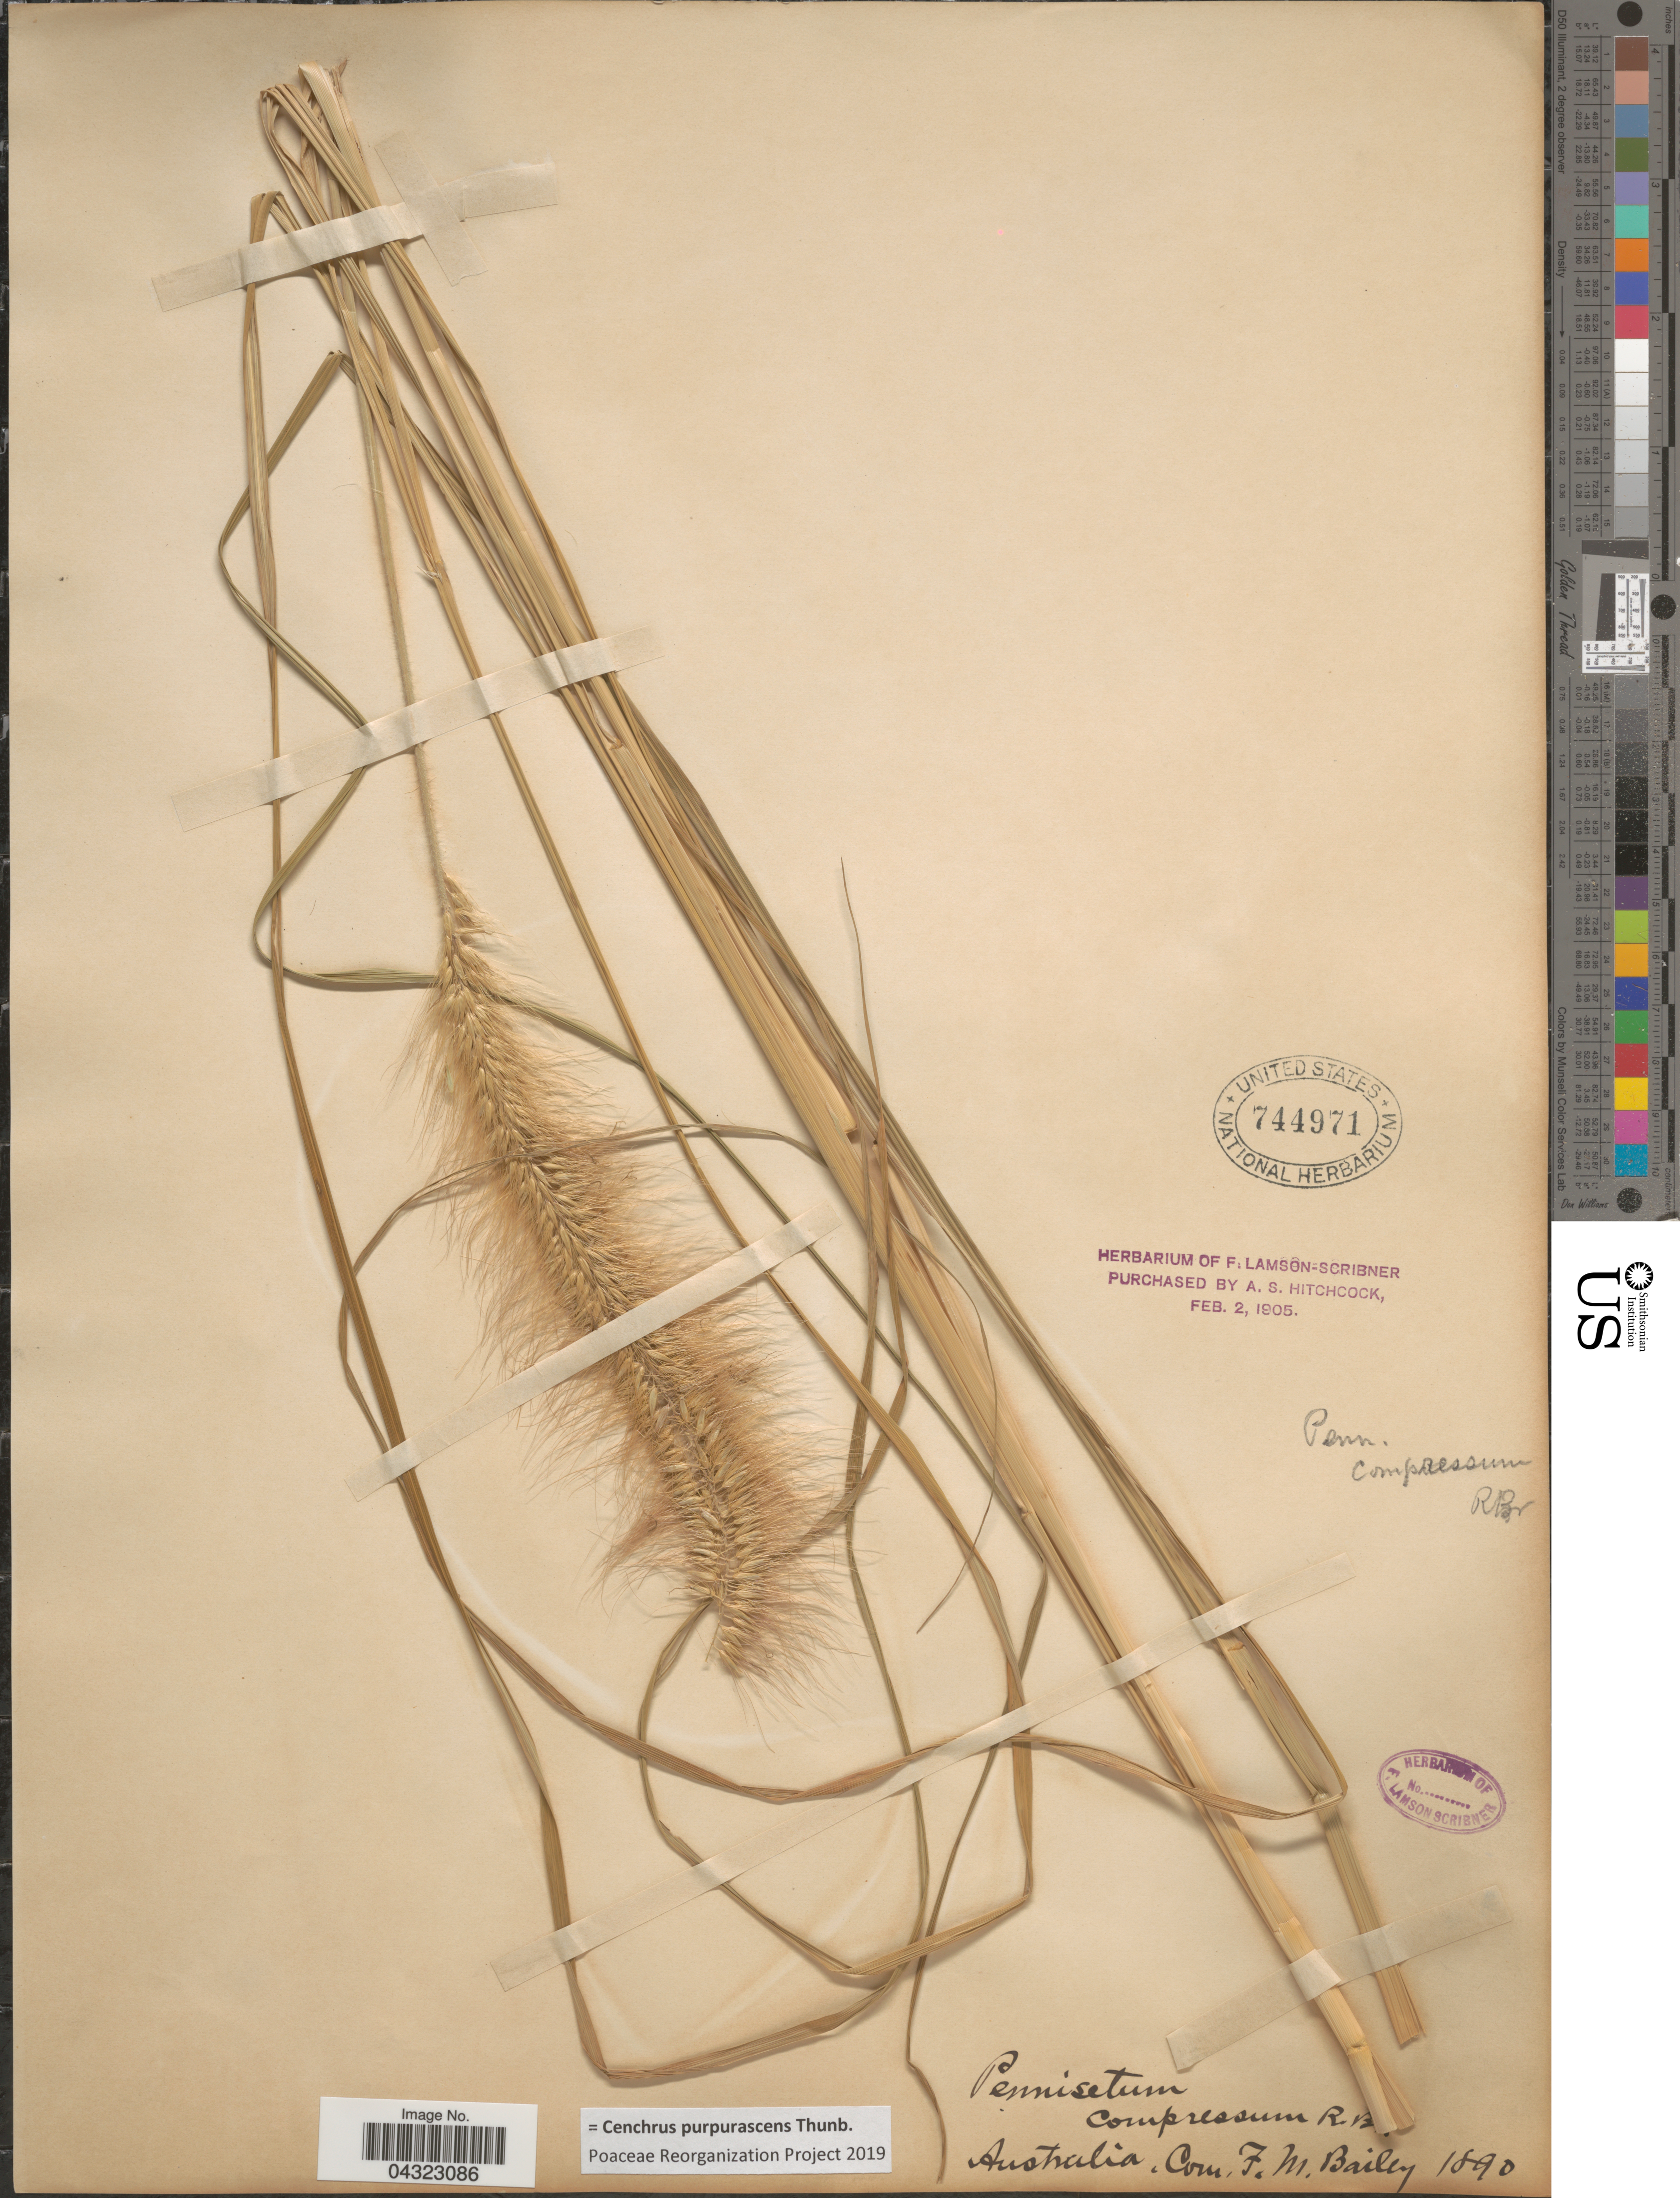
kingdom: Plantae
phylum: Tracheophyta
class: Liliopsida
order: Poales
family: Poaceae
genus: Cenchrus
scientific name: Cenchrus purpurascens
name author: Thunb.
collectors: ex herb. F. Lamson Scribner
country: Australia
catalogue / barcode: US 744971